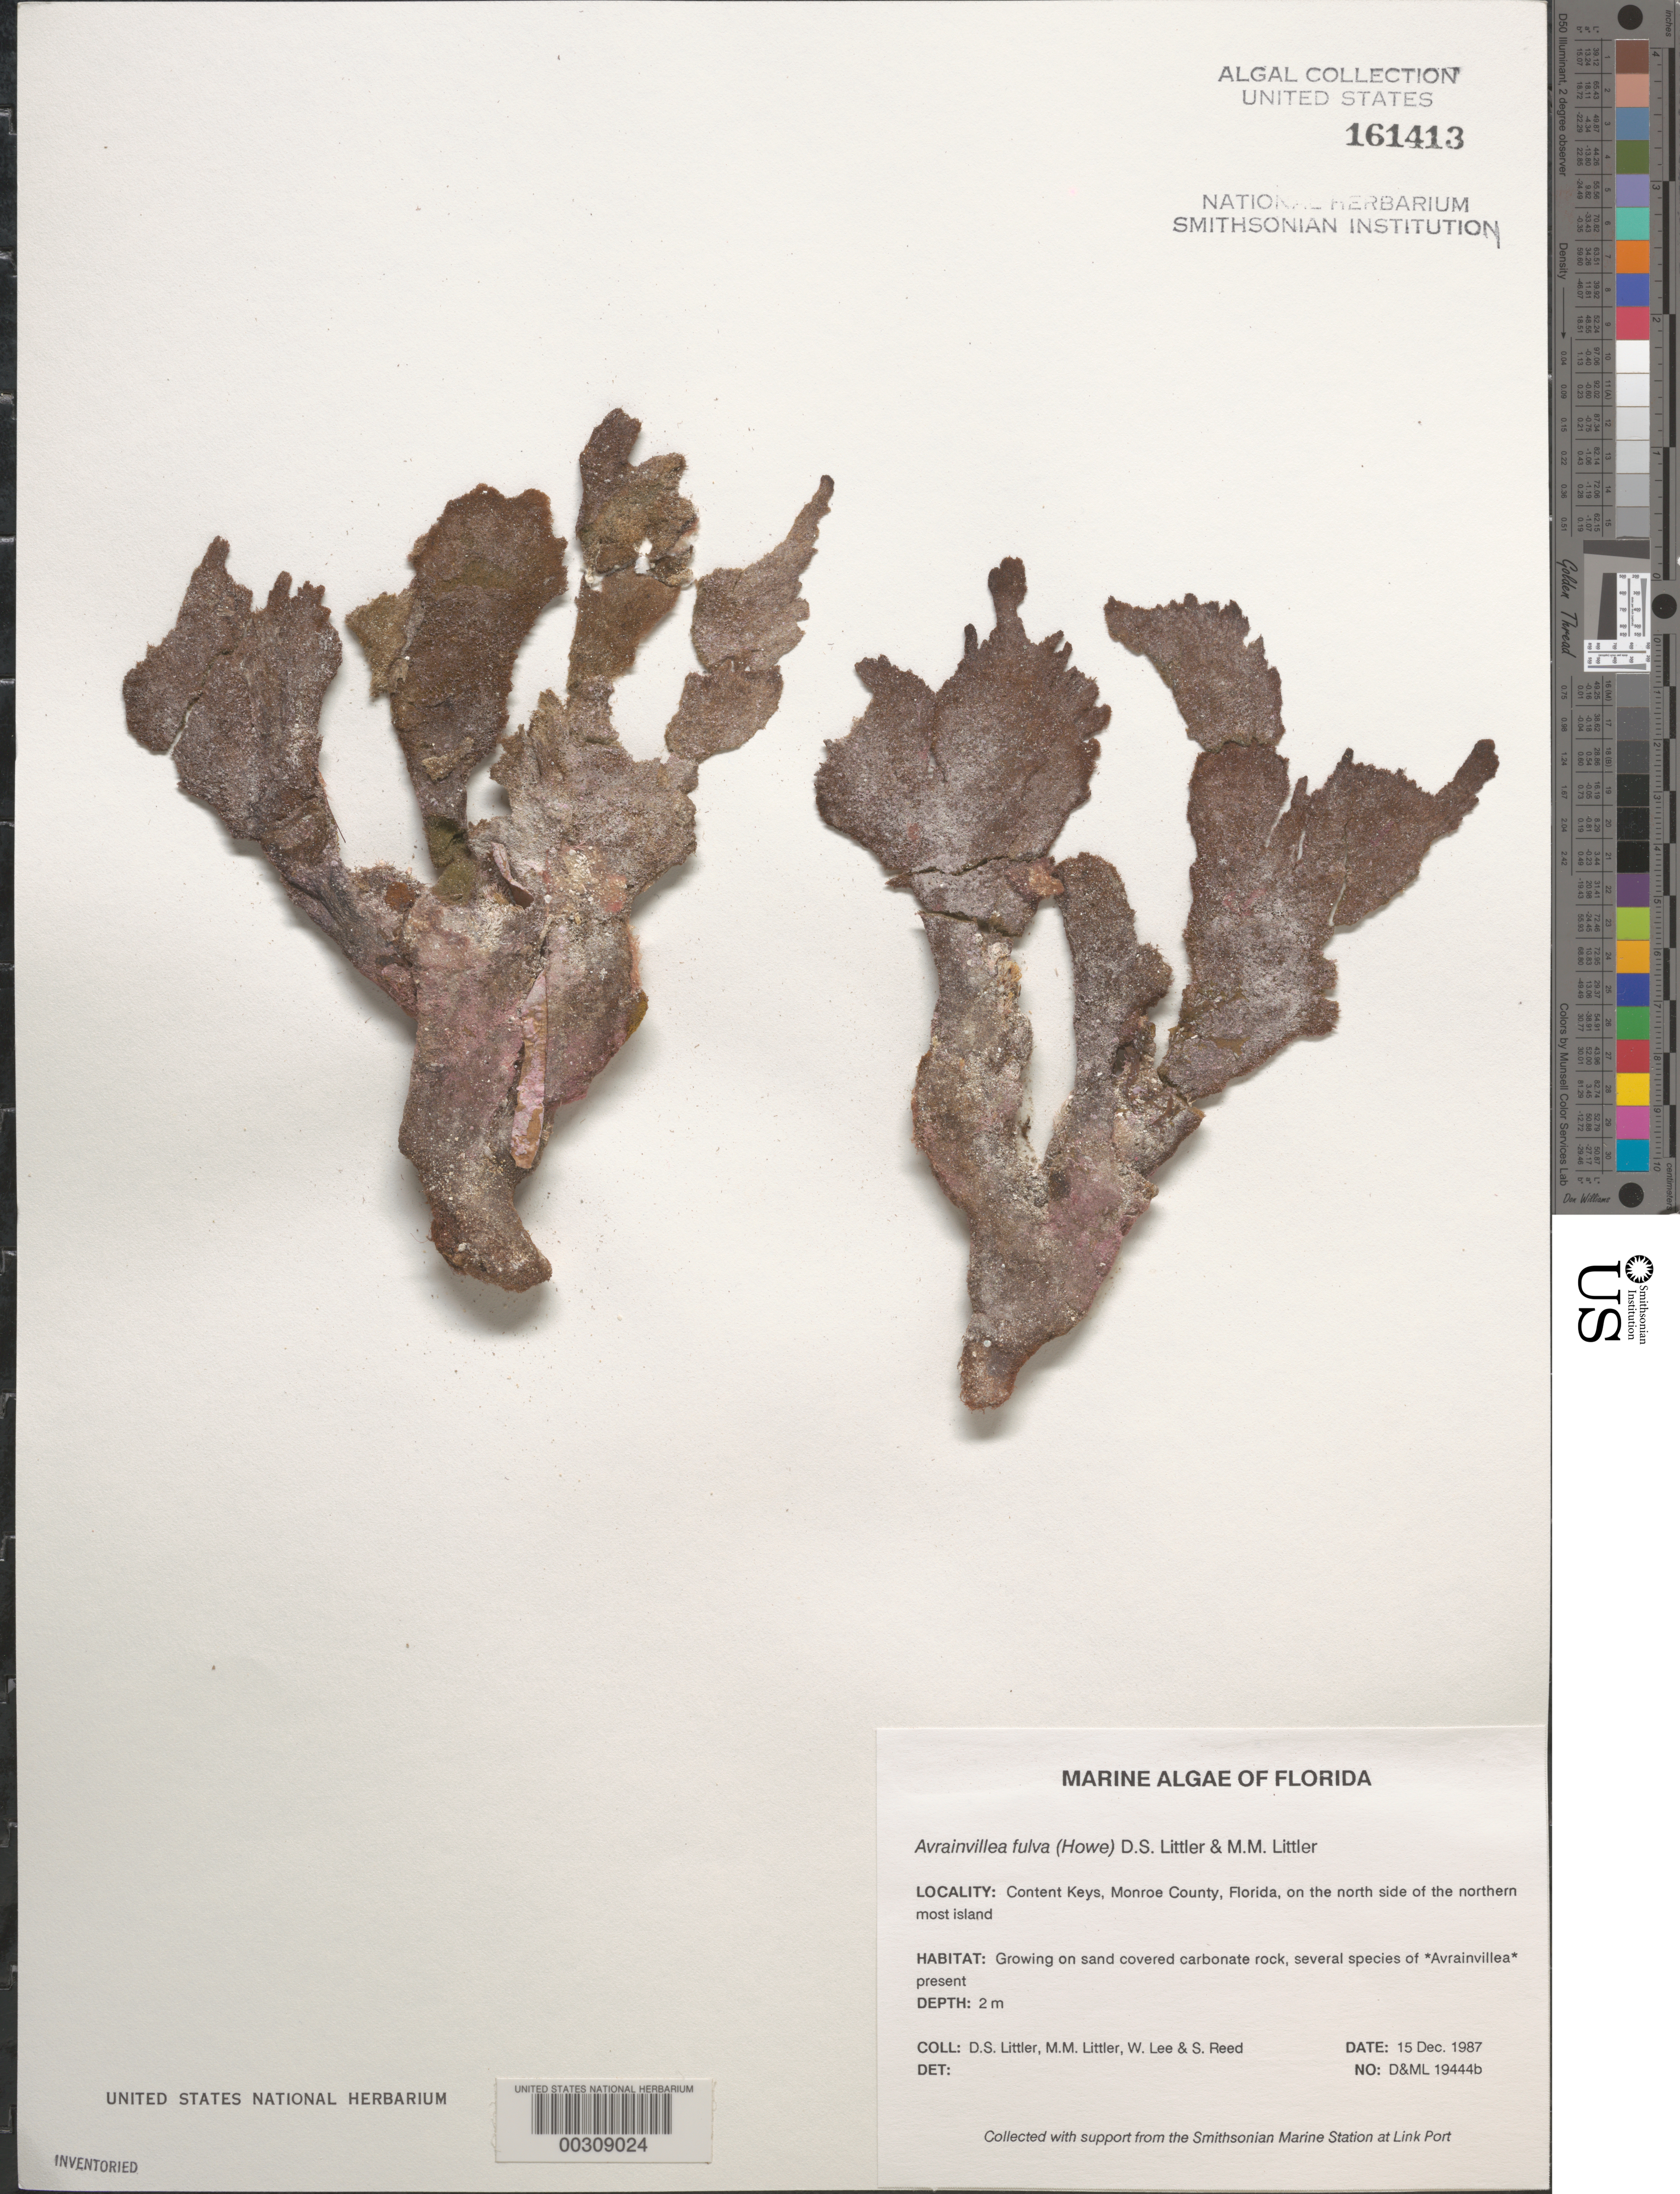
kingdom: Plantae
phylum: Chlorophyta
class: Ulvophyceae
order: Bryopsidales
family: Dichotomosiphonaceae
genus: Avrainvillea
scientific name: Avrainvillea fulva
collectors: D. S. Littler, M. M. Littler, W. Lee & S. Reed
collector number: D&ML 19444b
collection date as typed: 15 Dec 1987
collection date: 1987-12-15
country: United States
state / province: Florida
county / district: Monroe County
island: Content Keys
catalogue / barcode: US 161413